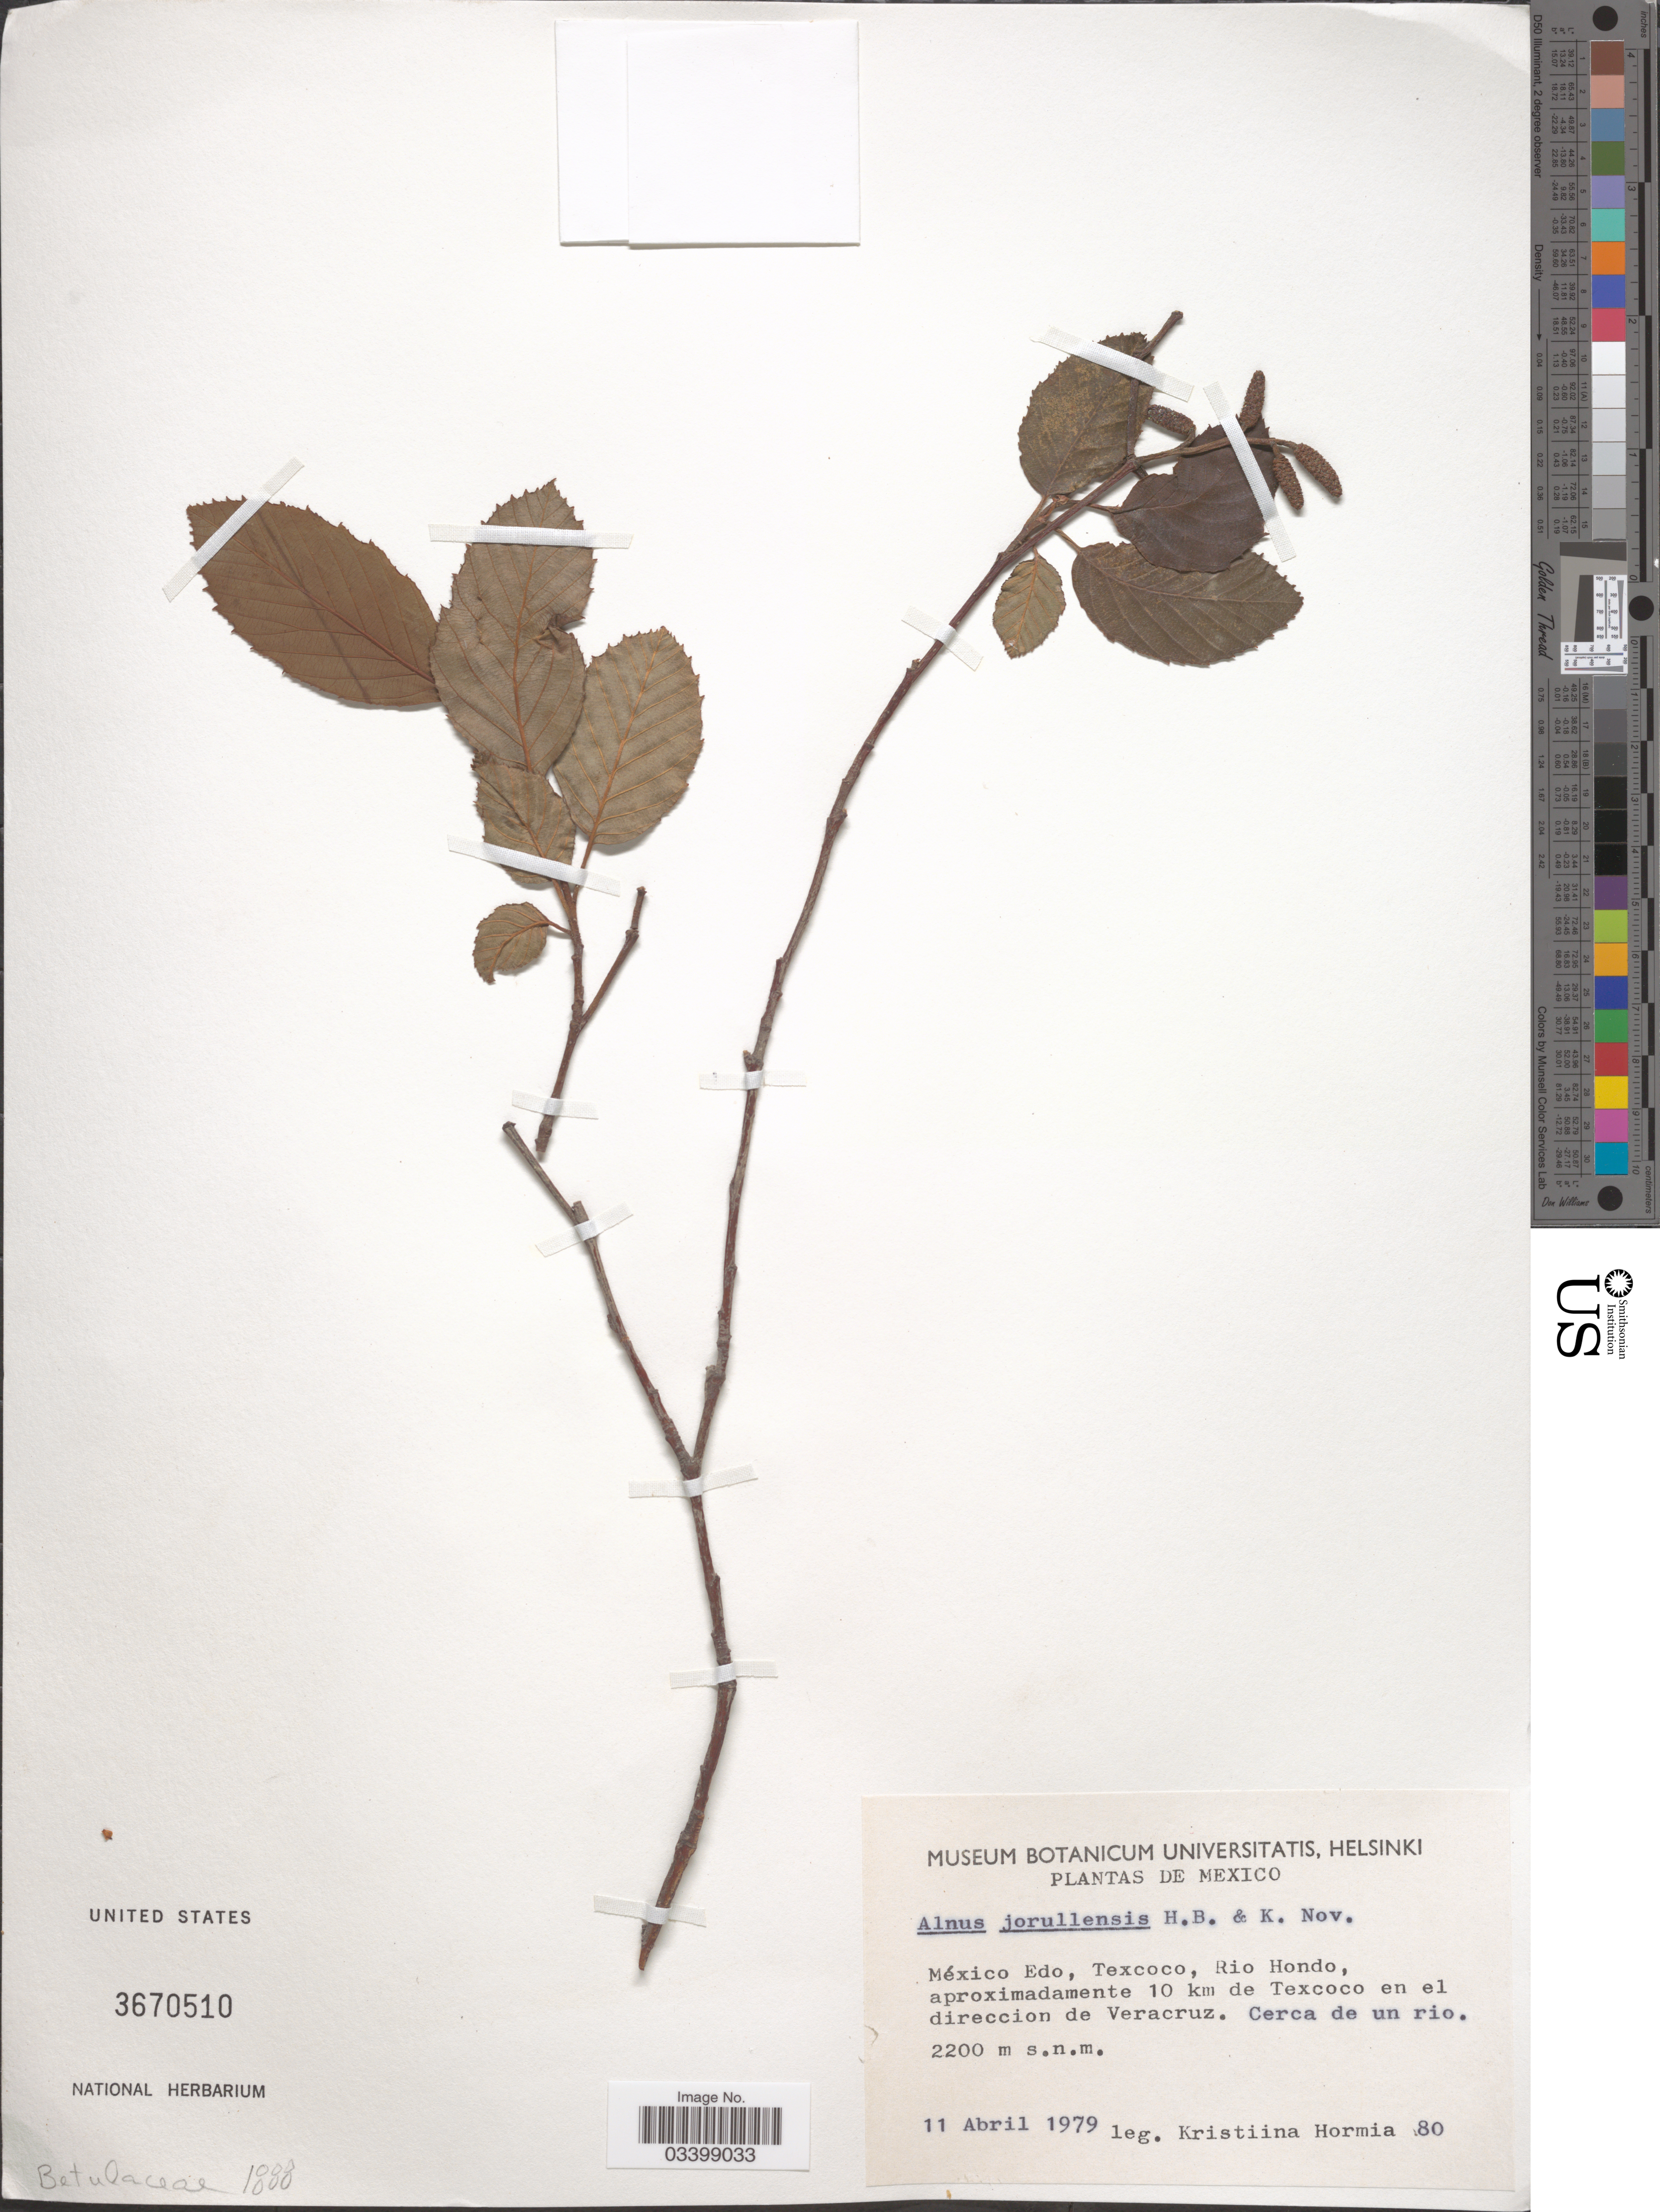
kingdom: Plantae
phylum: Tracheophyta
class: Magnoliopsida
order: Fagales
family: Betulaceae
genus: Alnus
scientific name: Alnus jorullensis subsp. lutea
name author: Furlow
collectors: K. Hormia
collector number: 80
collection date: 1979-04-11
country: Mexico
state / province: Veracruz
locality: México Edo. Texcoco, Rio Hondo, aproximadamente 10 km de Texcoco en el direccion de Veracruz. Cerca de un rio.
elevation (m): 2200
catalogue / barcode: US 3670510